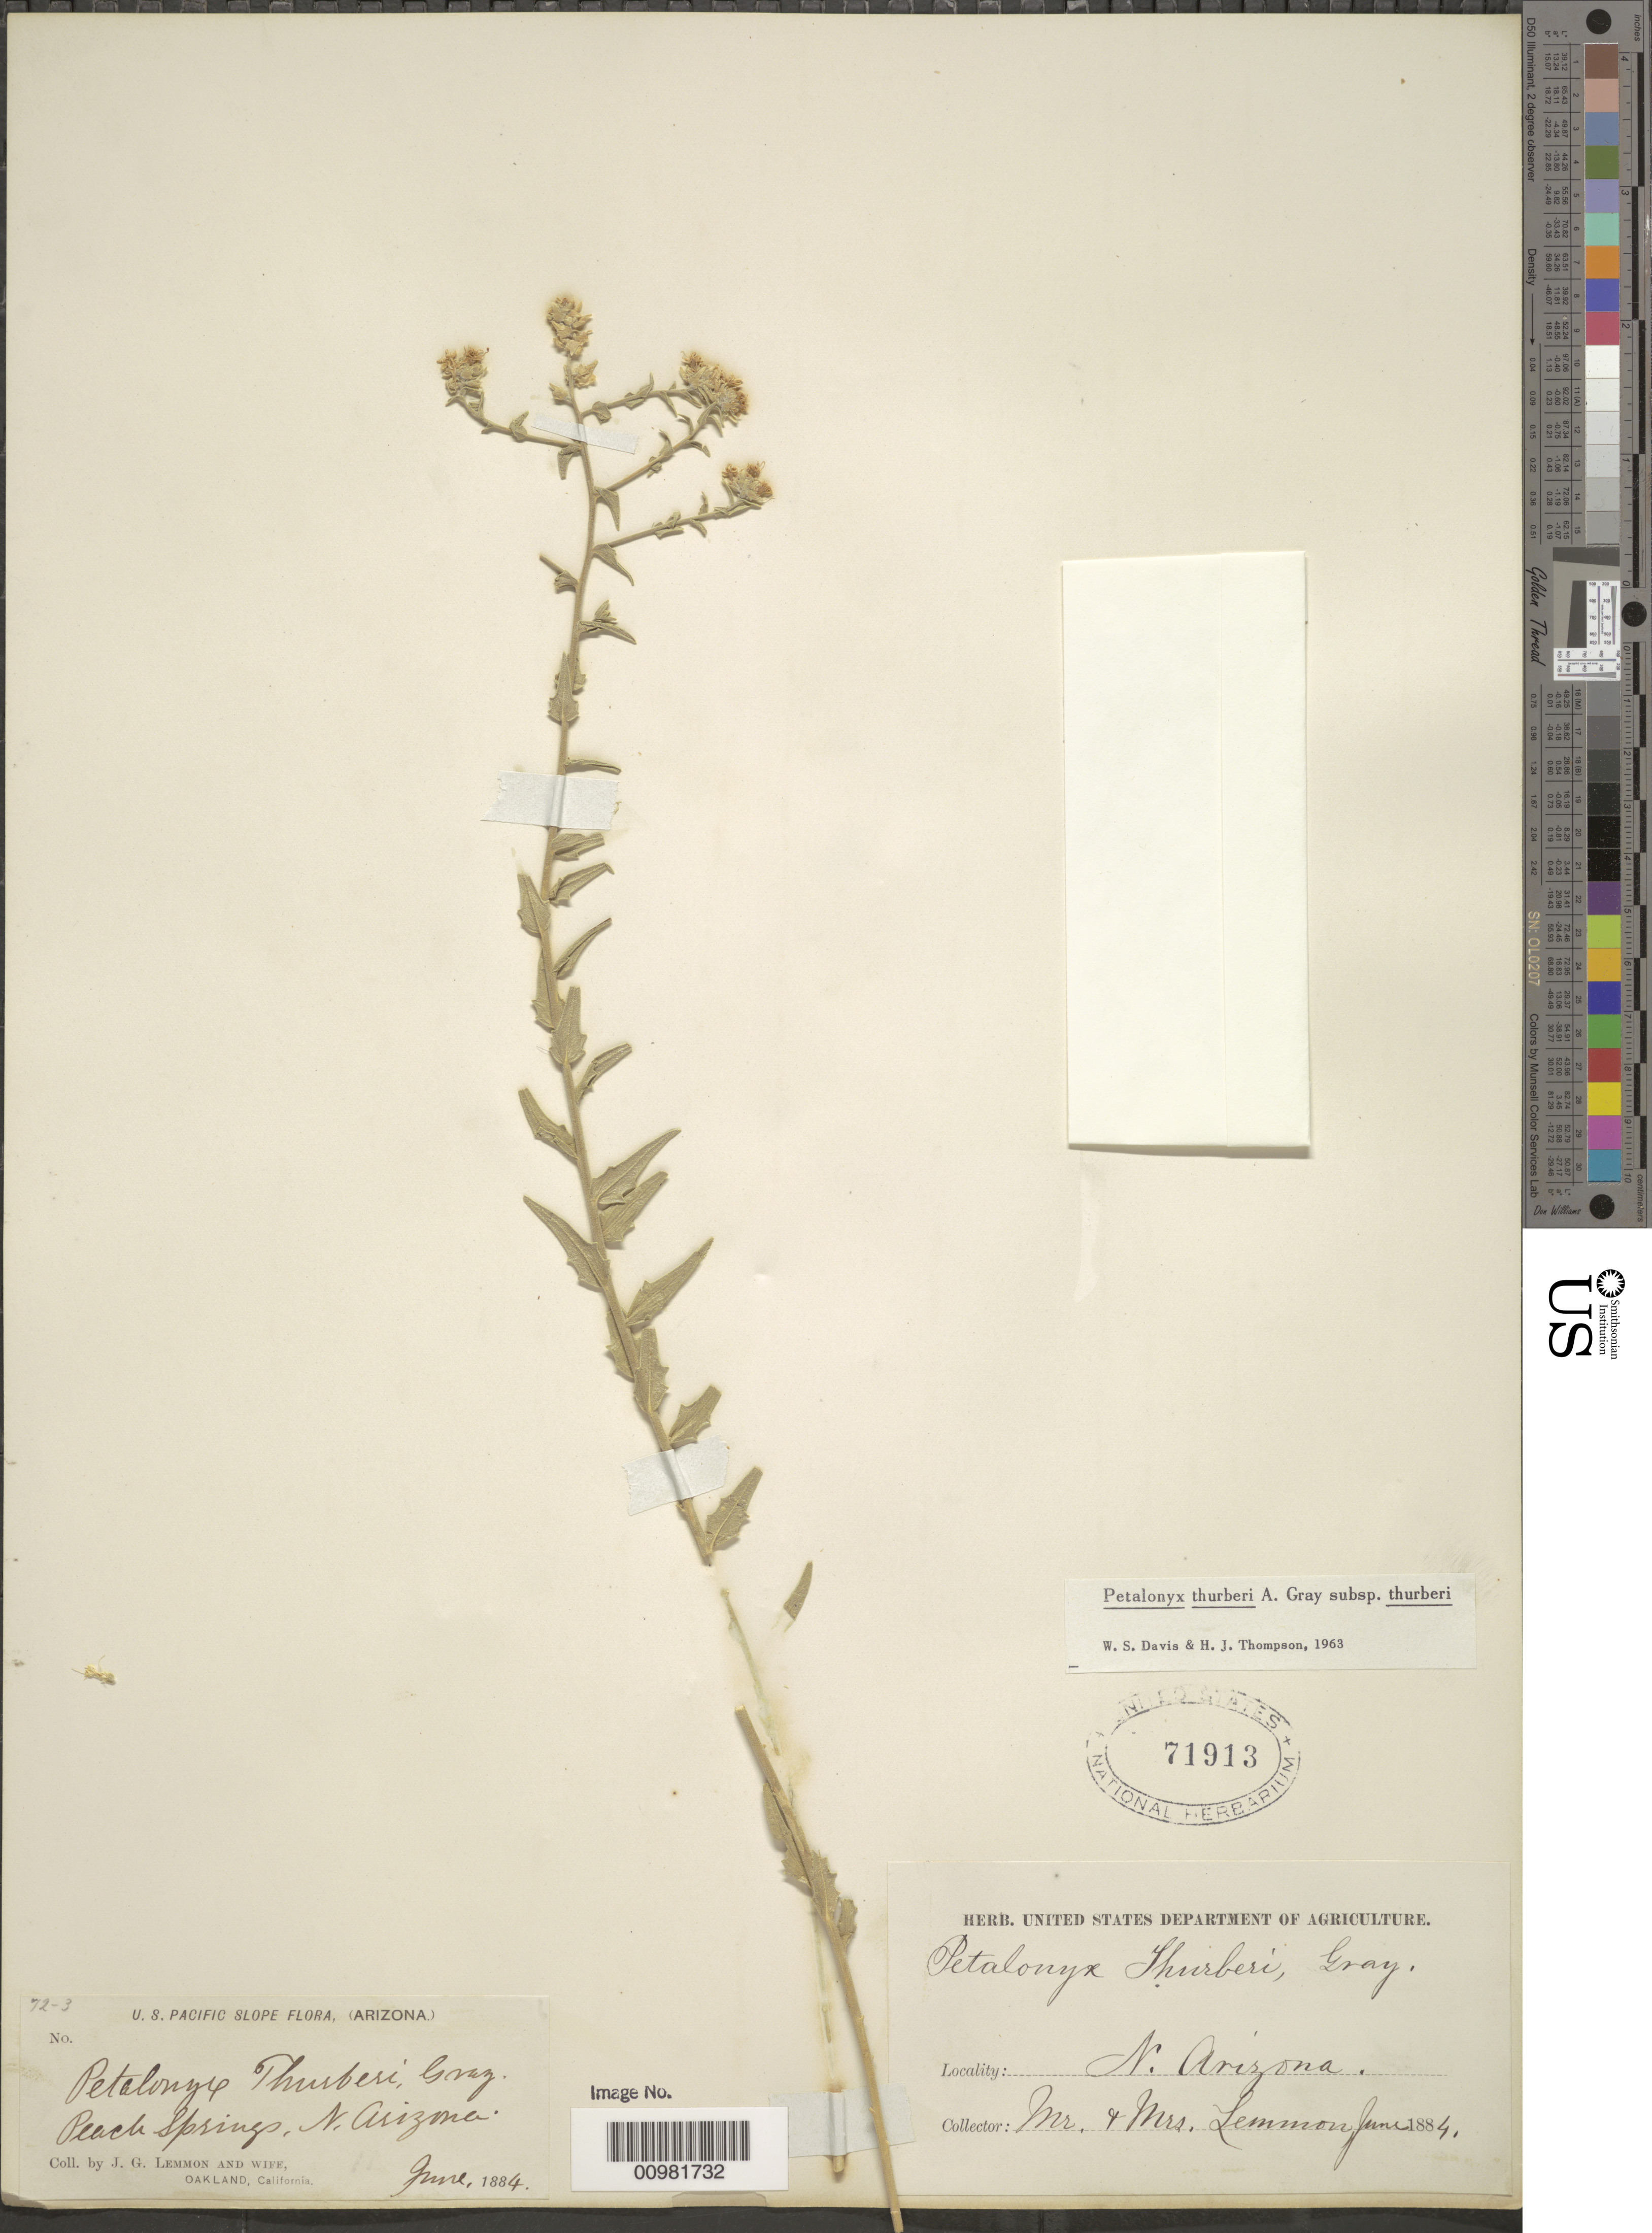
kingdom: Plantae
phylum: Tracheophyta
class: Magnoliopsida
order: Cornales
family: Loasaceae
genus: Petalonyx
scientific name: Petalonyx thurberi subsp. thurberi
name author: A. Gray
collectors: J. G. Lemmon & Mrs. J. G. Lemmon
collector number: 72-3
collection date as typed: Jun 1884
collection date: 1884-06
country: United States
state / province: Arizona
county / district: Mohave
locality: Peach Springs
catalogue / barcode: US 71913